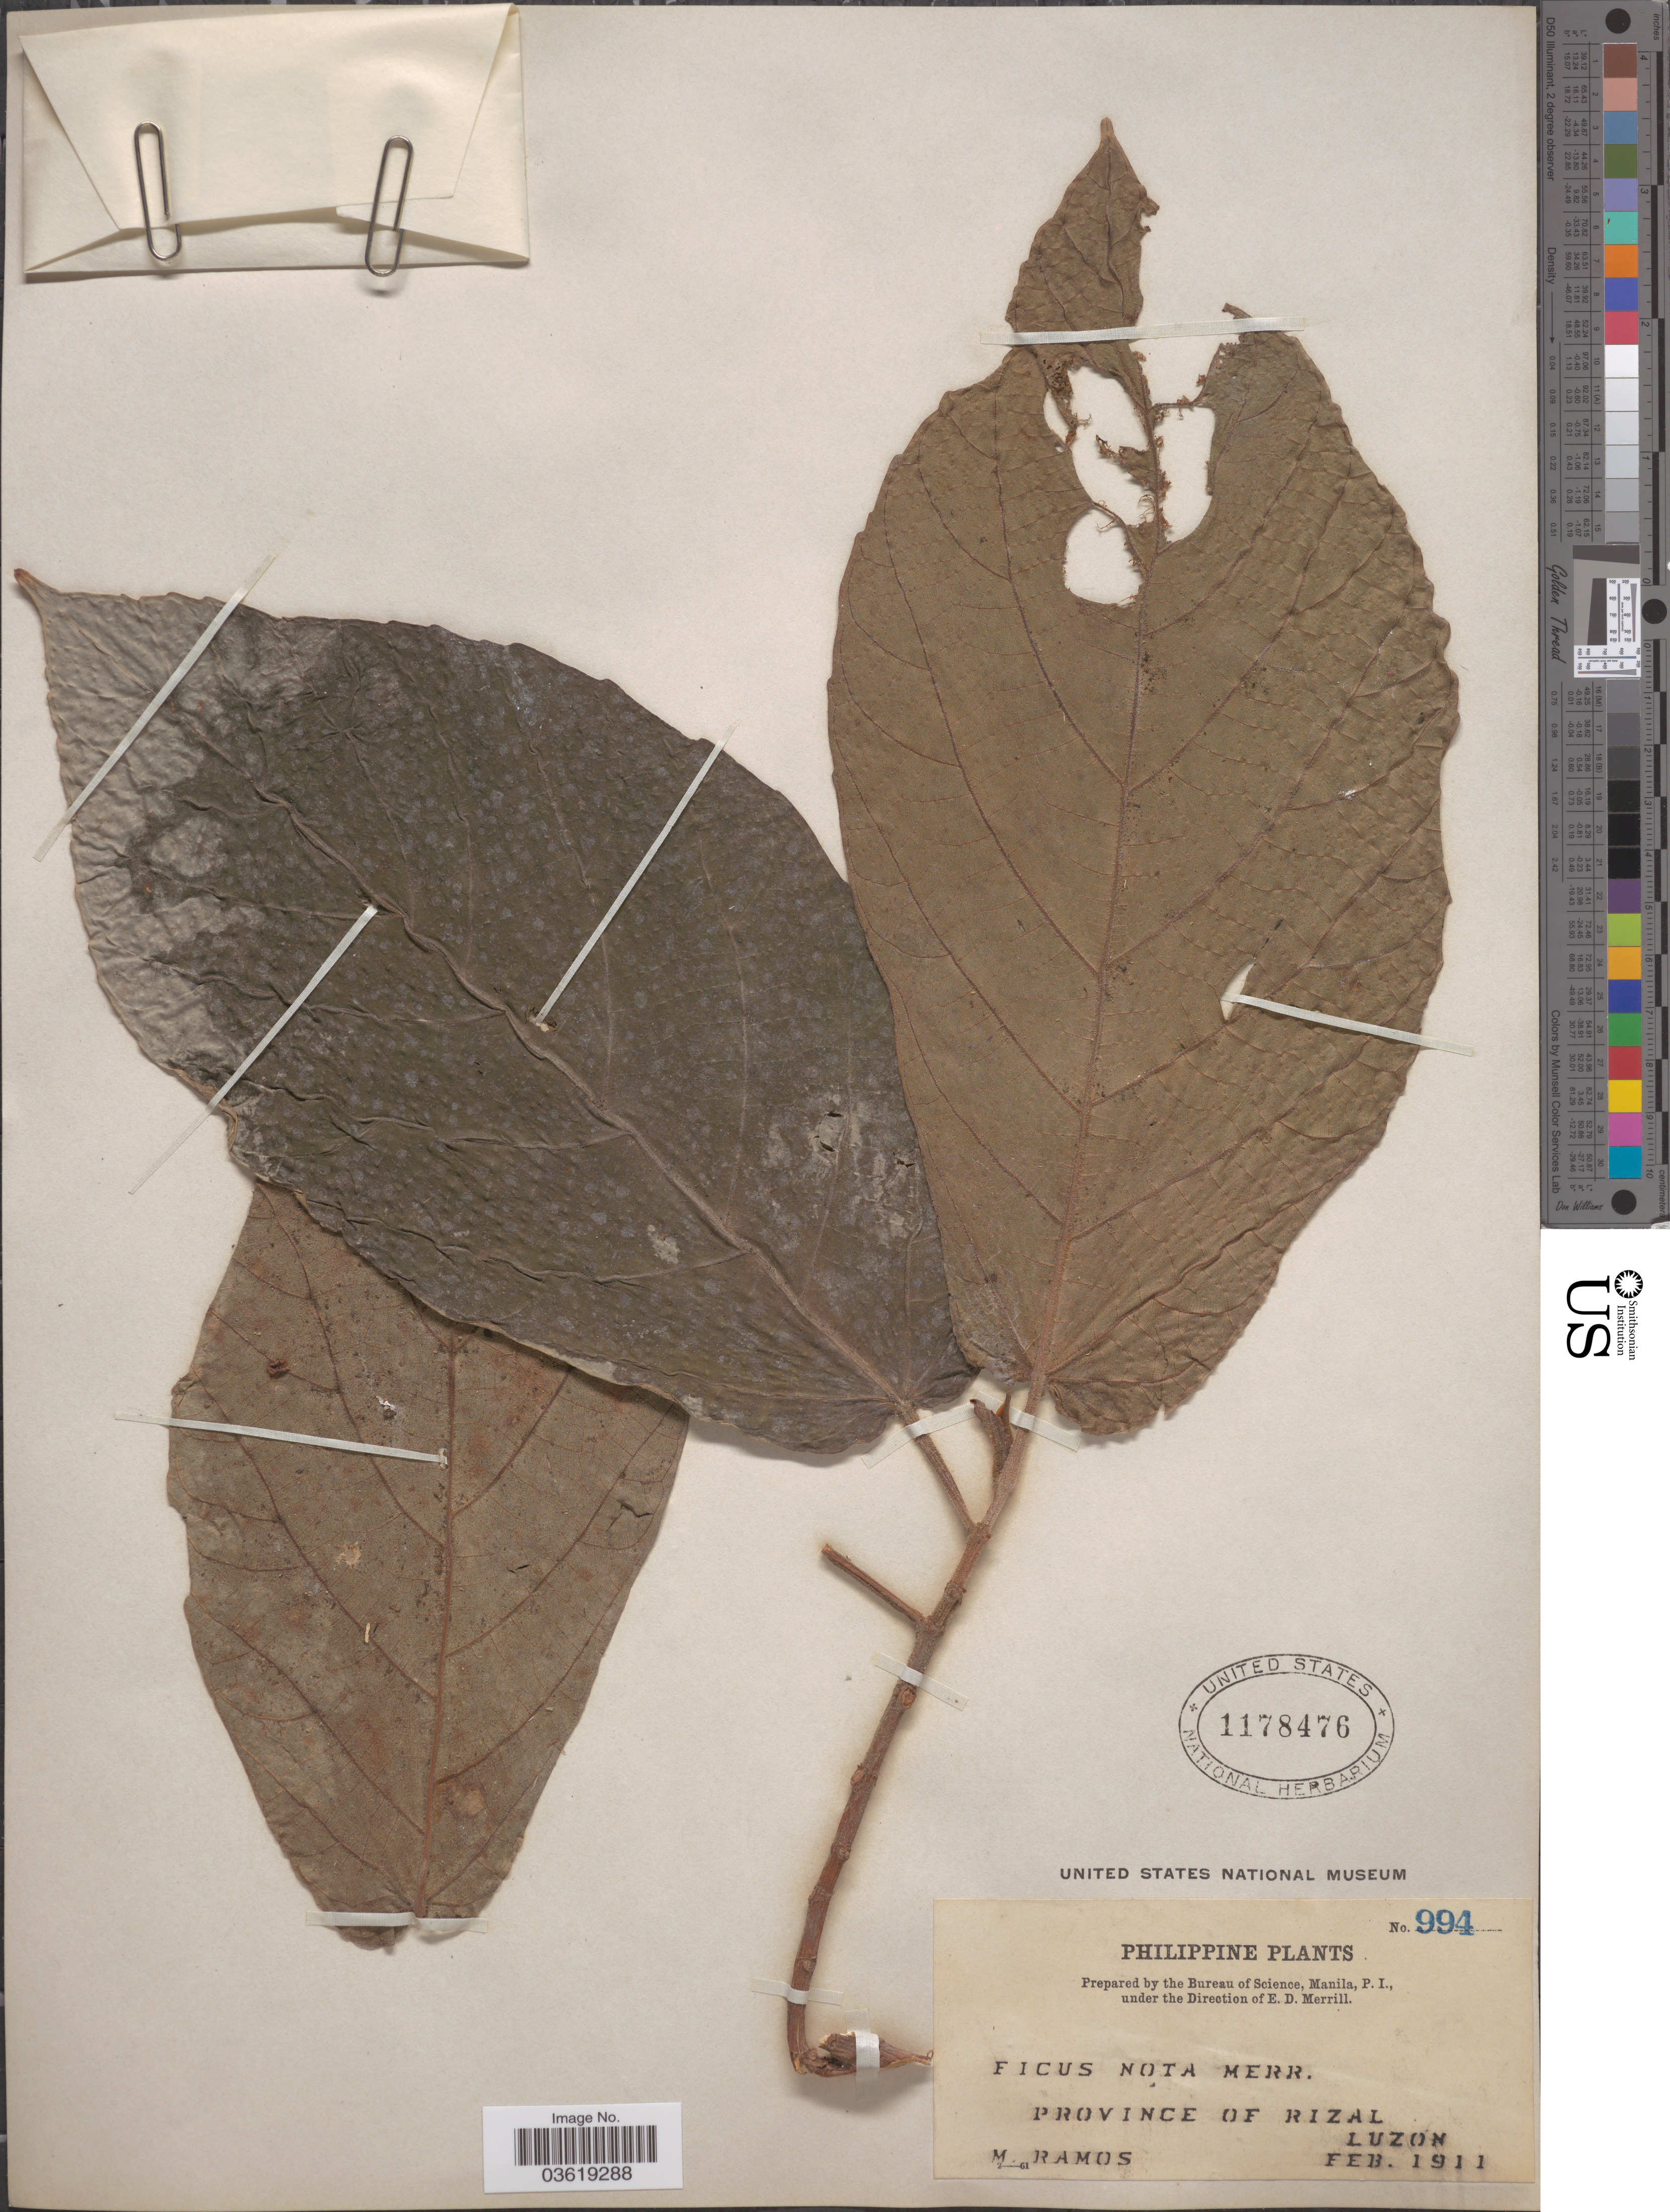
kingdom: Plantae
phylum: Tracheophyta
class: Magnoliopsida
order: Rosales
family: Moraceae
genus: Ficus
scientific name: Ficus nota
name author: (C.E. Blanco) Merr.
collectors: M. Ramos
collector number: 994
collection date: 1911-02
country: Philippines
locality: Province of Rizal, Luzon.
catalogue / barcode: US 1178476